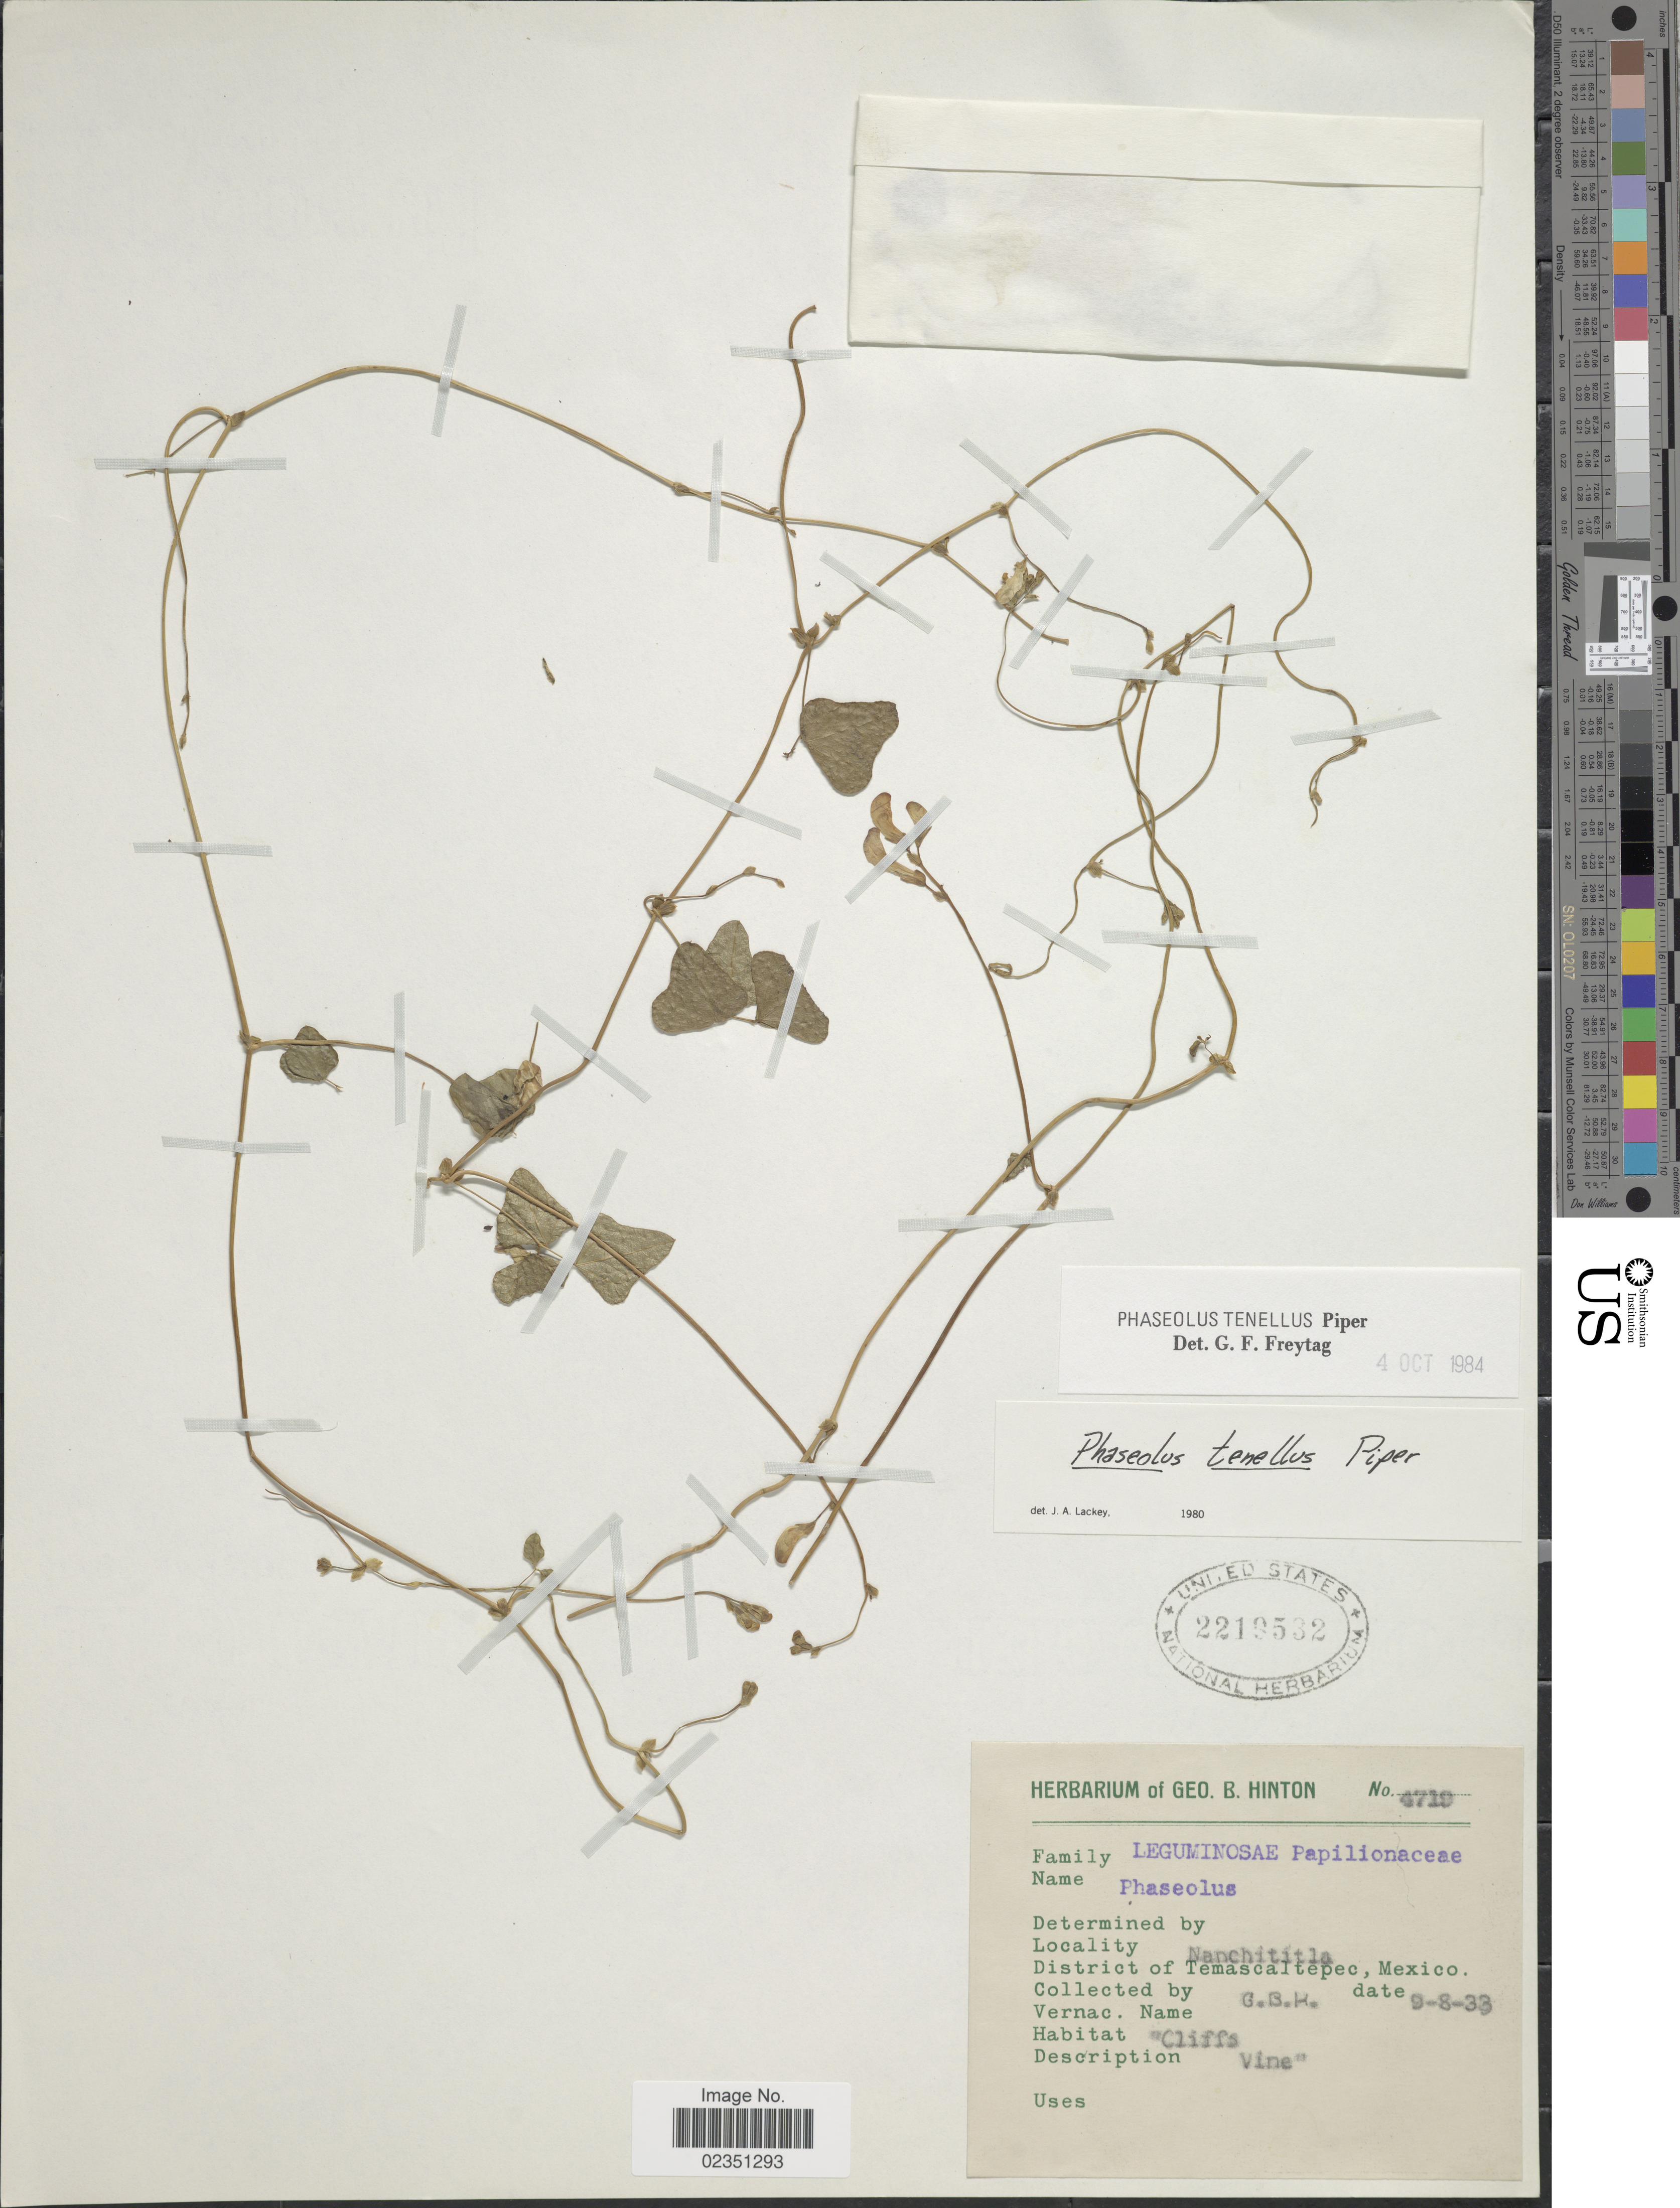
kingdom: Plantae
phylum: Tracheophyta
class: Magnoliopsida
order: Fabales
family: Fabaceae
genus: Phaseolus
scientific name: Phaseolus tenellus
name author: Piper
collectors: G. B. Hinton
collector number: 4719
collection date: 1933-08-09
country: Mexico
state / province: México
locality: Nanchititla, District of Temascaltepec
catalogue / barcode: US 2219532